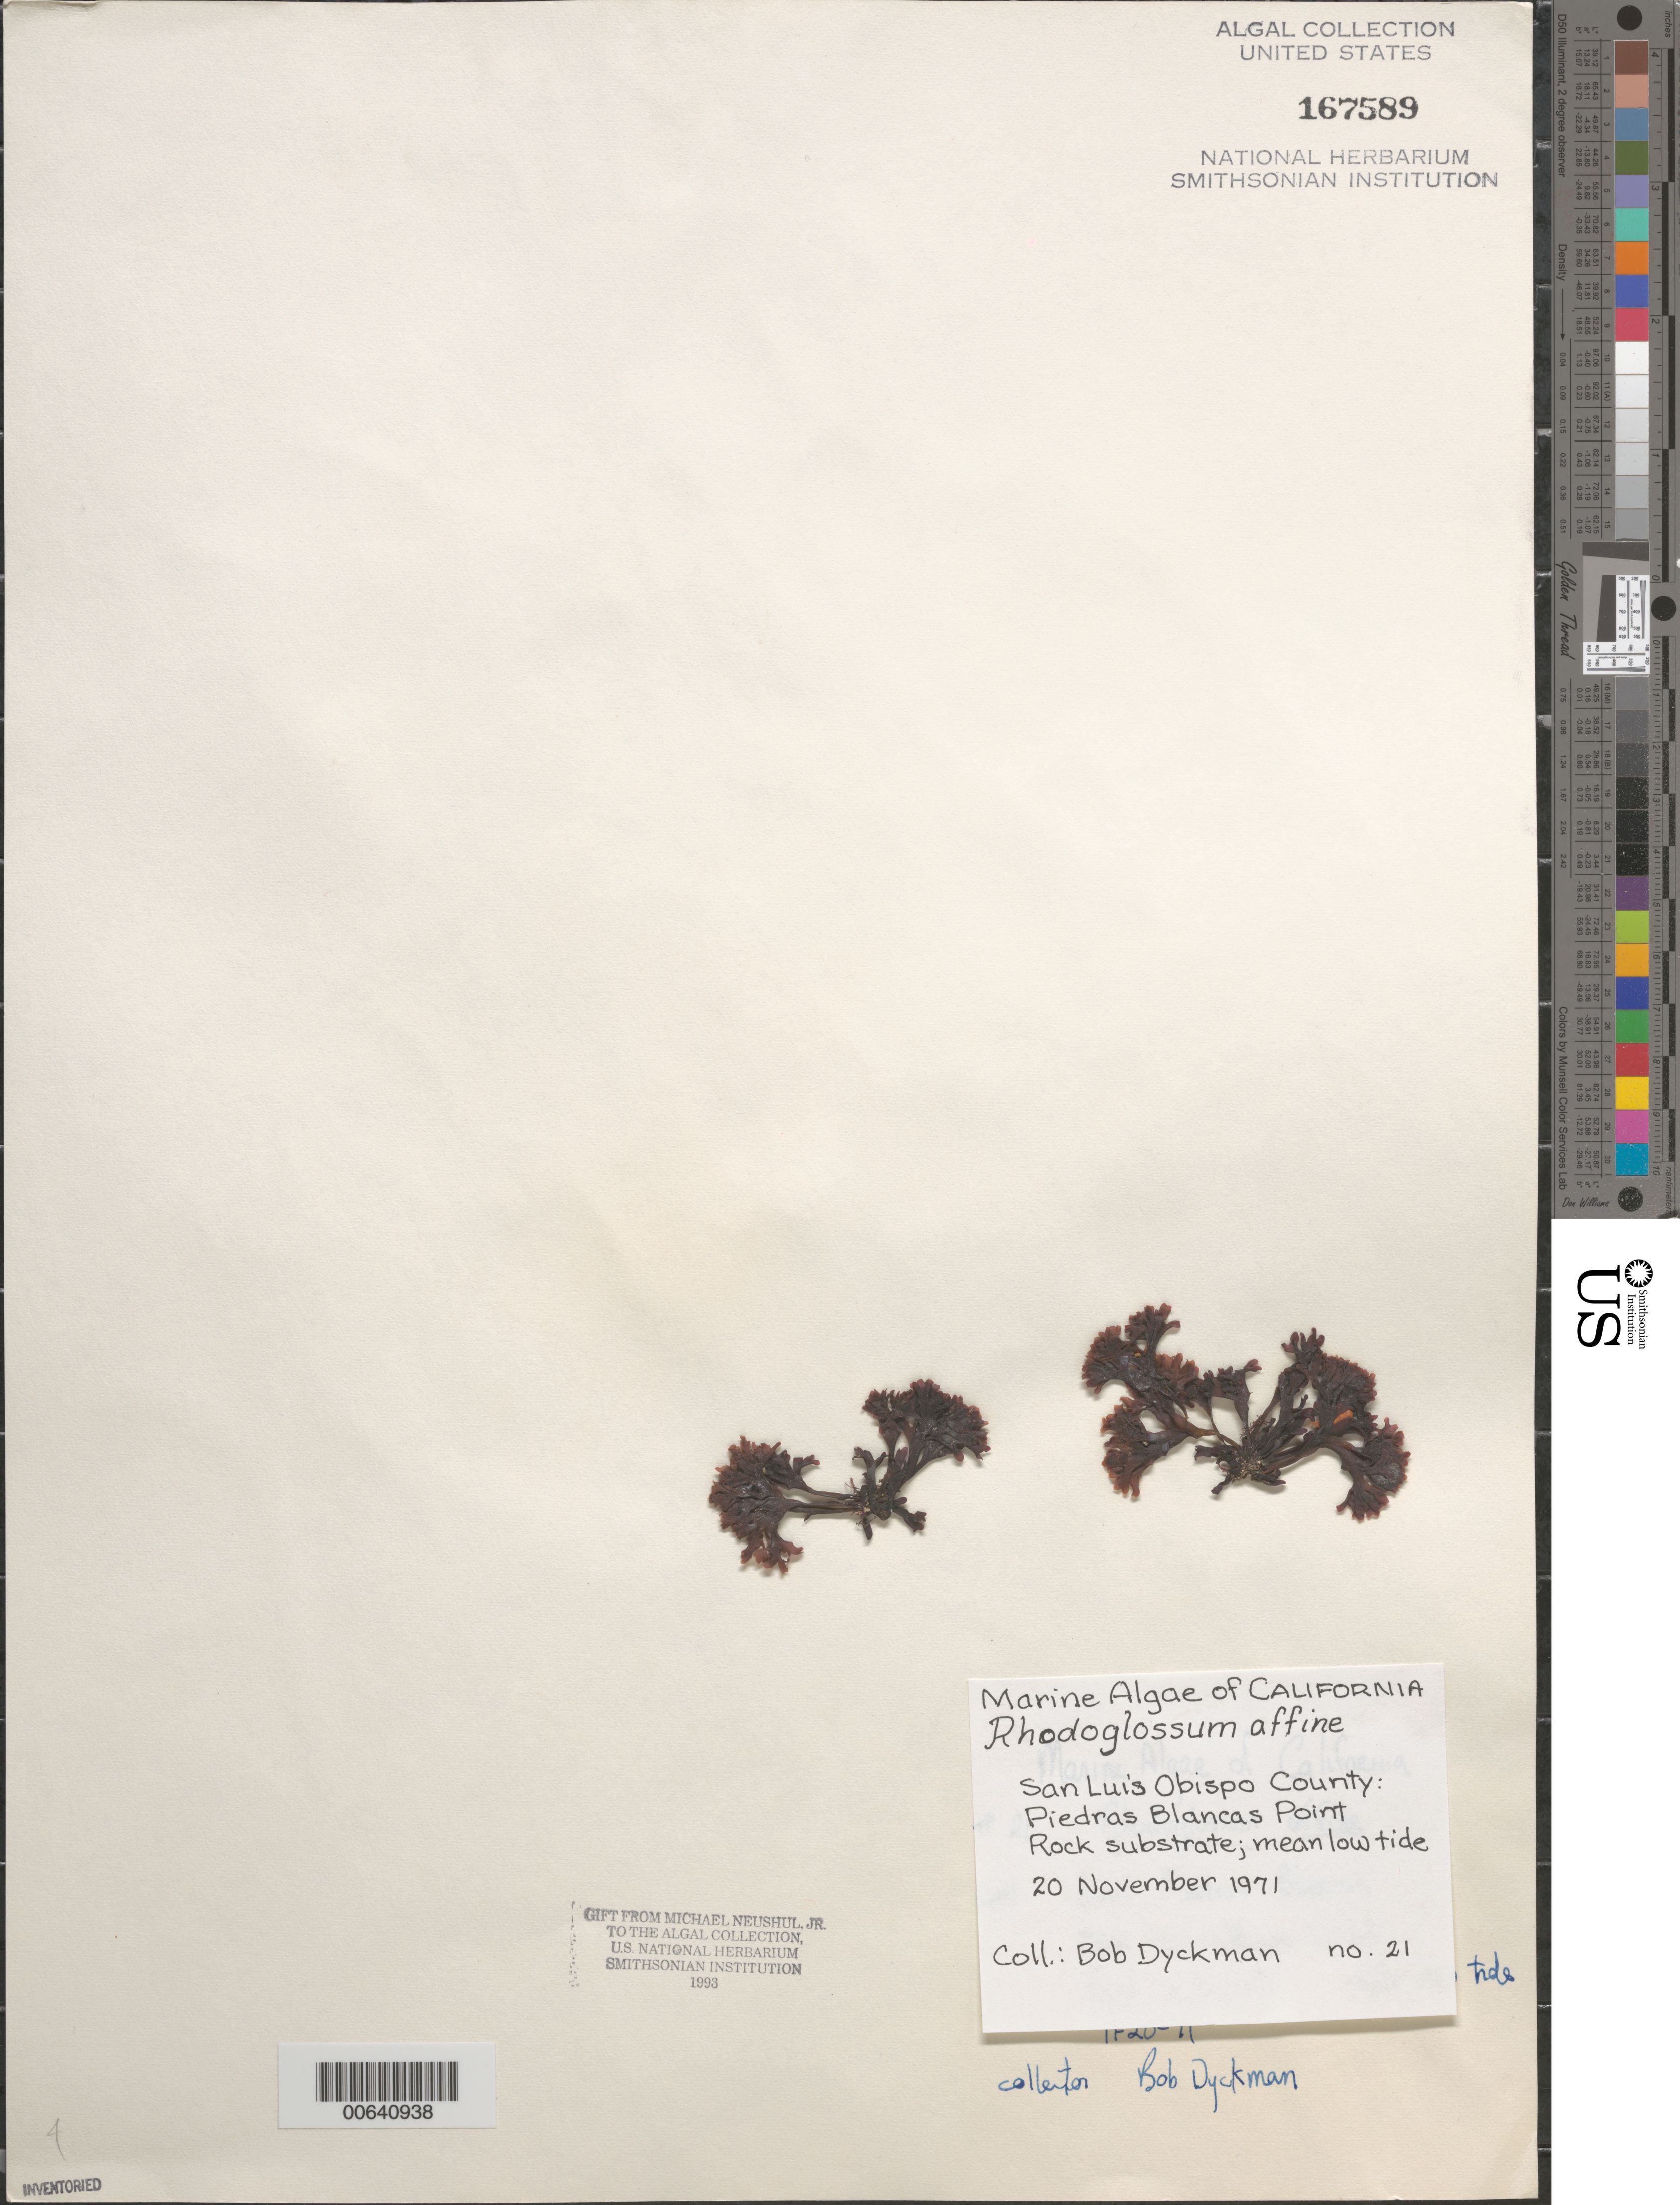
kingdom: Plantae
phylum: Rhodophyta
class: Florideophyceae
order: Gigartinales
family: Gigartinaceae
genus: Mazzaella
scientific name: Mazzaella affinis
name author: (Harvey) Fredericq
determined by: Algae name updating Project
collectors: B. Dyckman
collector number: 21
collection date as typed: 20 Nov 1971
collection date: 1971-11-20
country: United States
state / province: California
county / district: San Luis Obispo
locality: Piedras Blancas Point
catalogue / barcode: US 167589